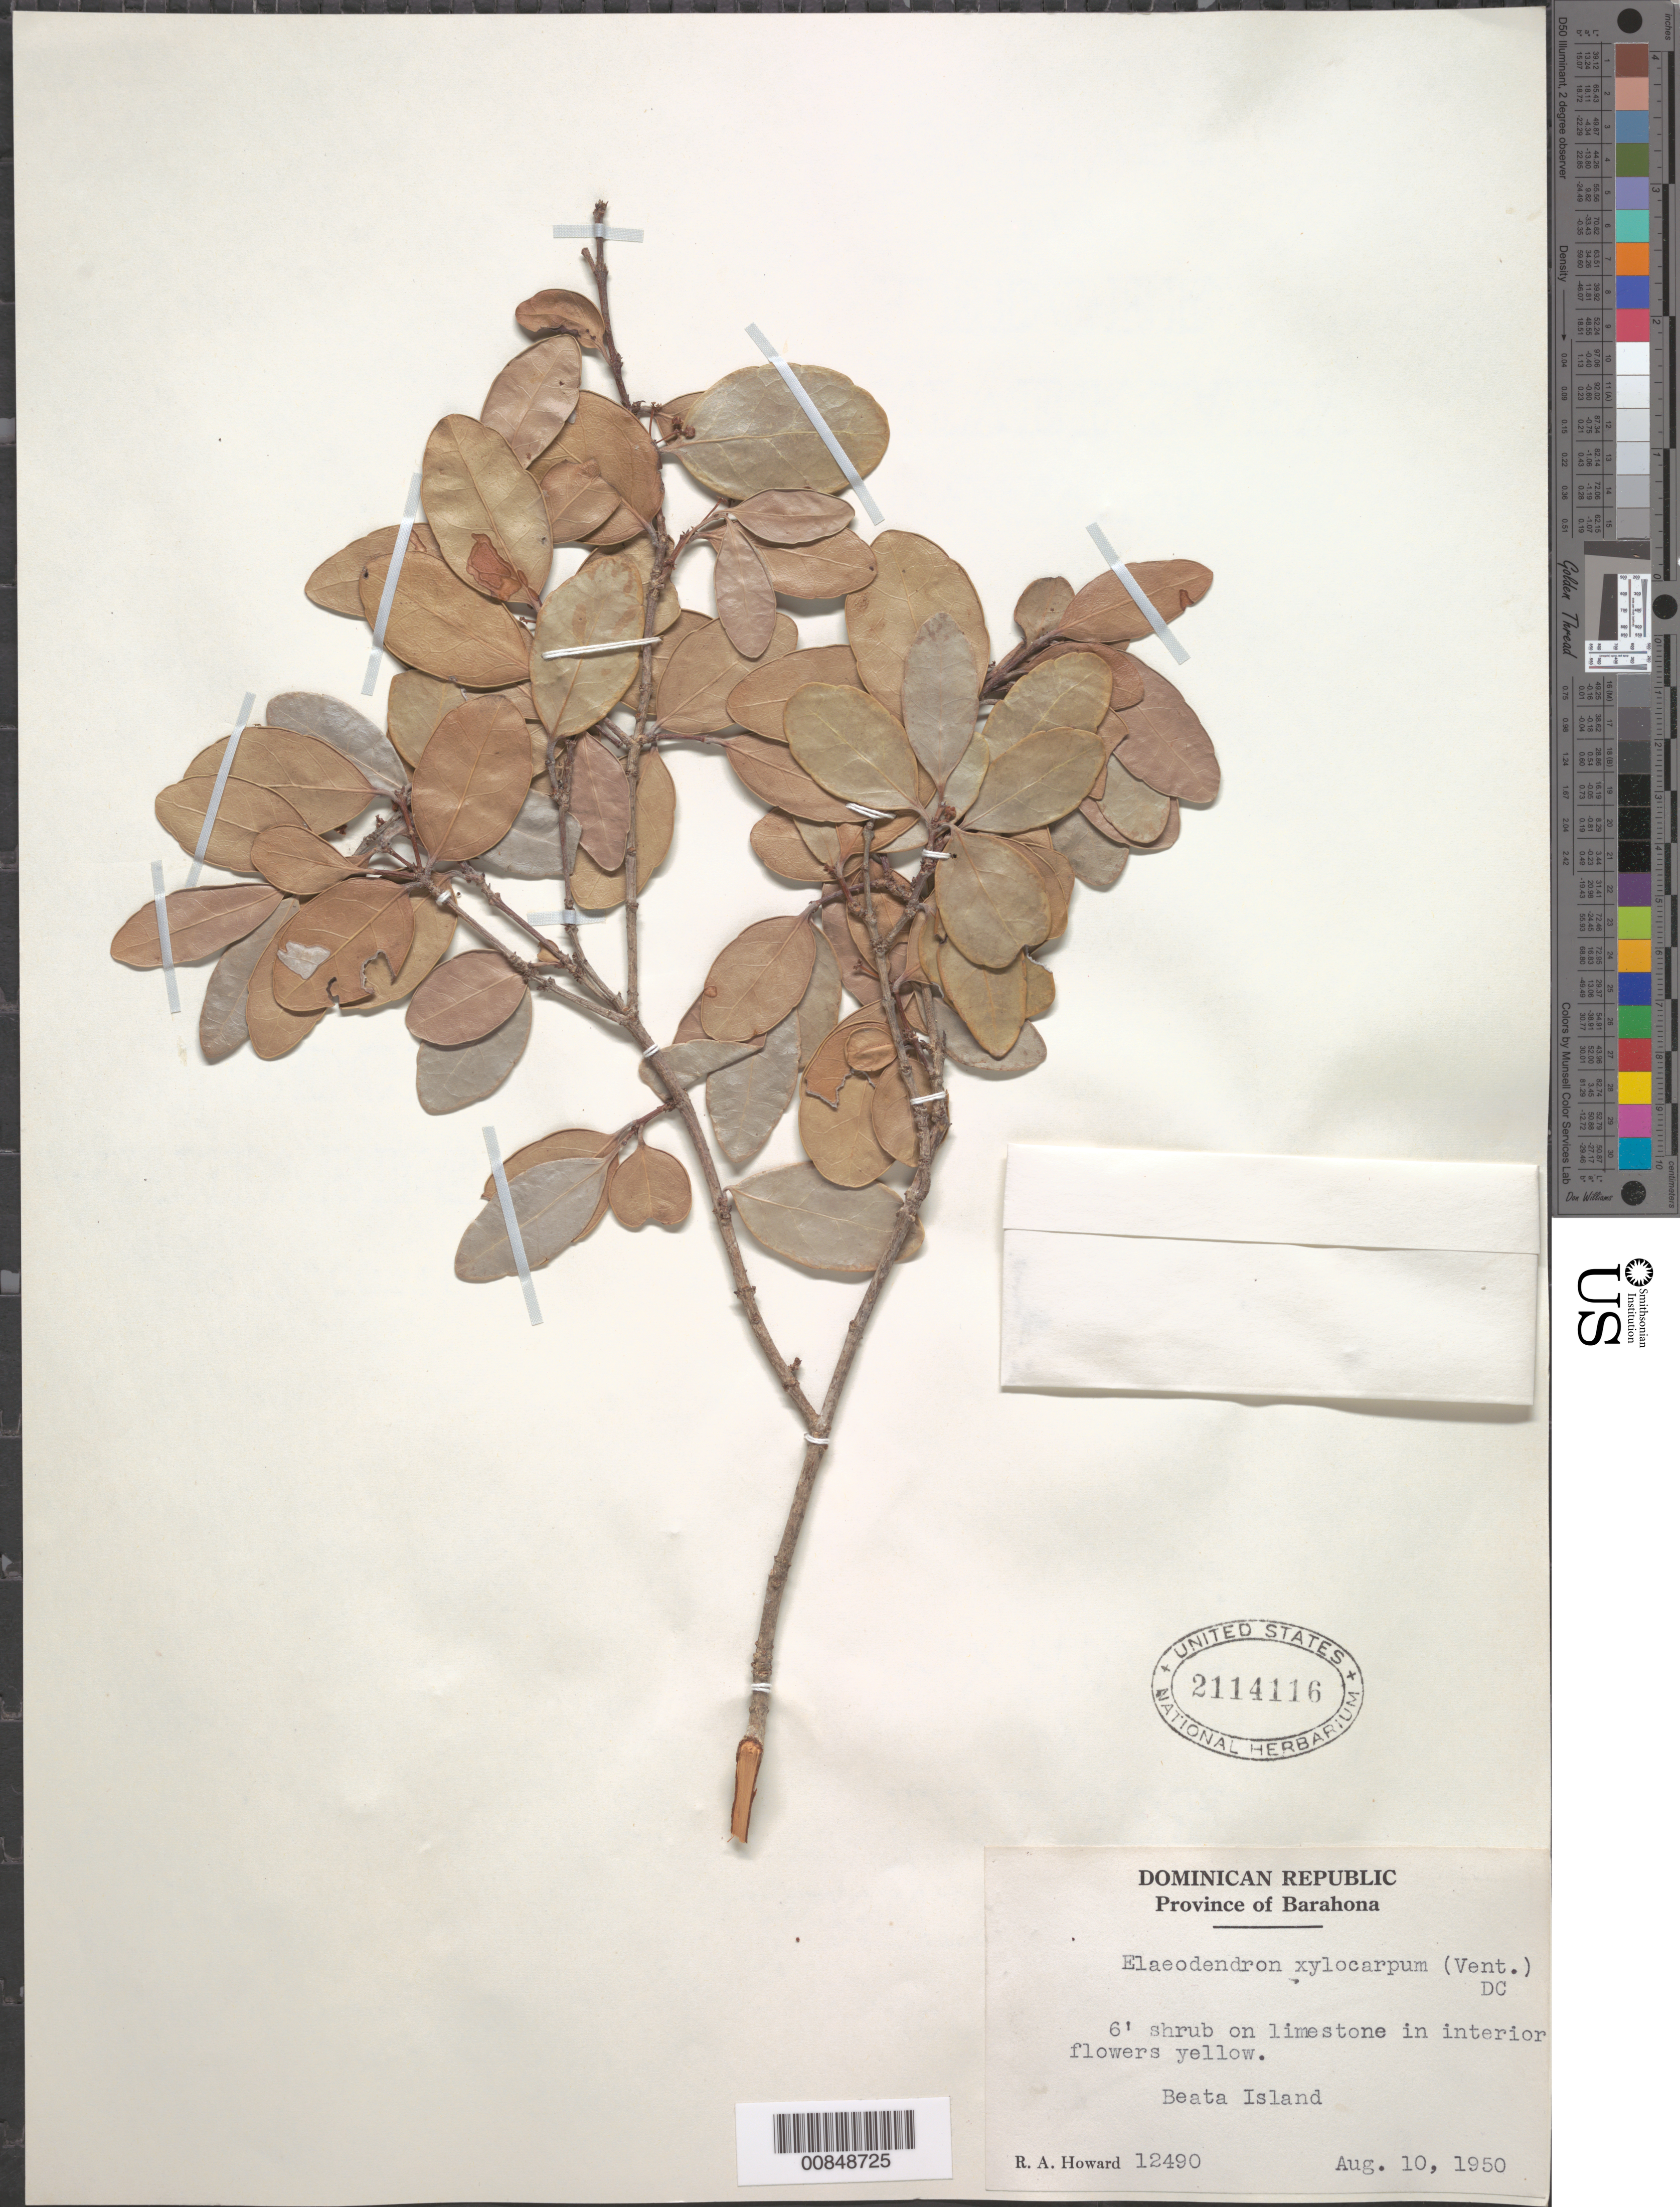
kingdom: Plantae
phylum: Tracheophyta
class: Magnoliopsida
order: Celastrales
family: Celastraceae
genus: Elaeodendron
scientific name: Elaeodendron xylocarpum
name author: (Vent.) DC.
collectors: R. A. Howard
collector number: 12490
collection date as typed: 10 Aug 1950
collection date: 1950-08-10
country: Dominican Republic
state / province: Barahona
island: Isla Beata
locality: Interior of Isla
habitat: Limestone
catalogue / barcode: US 2114116